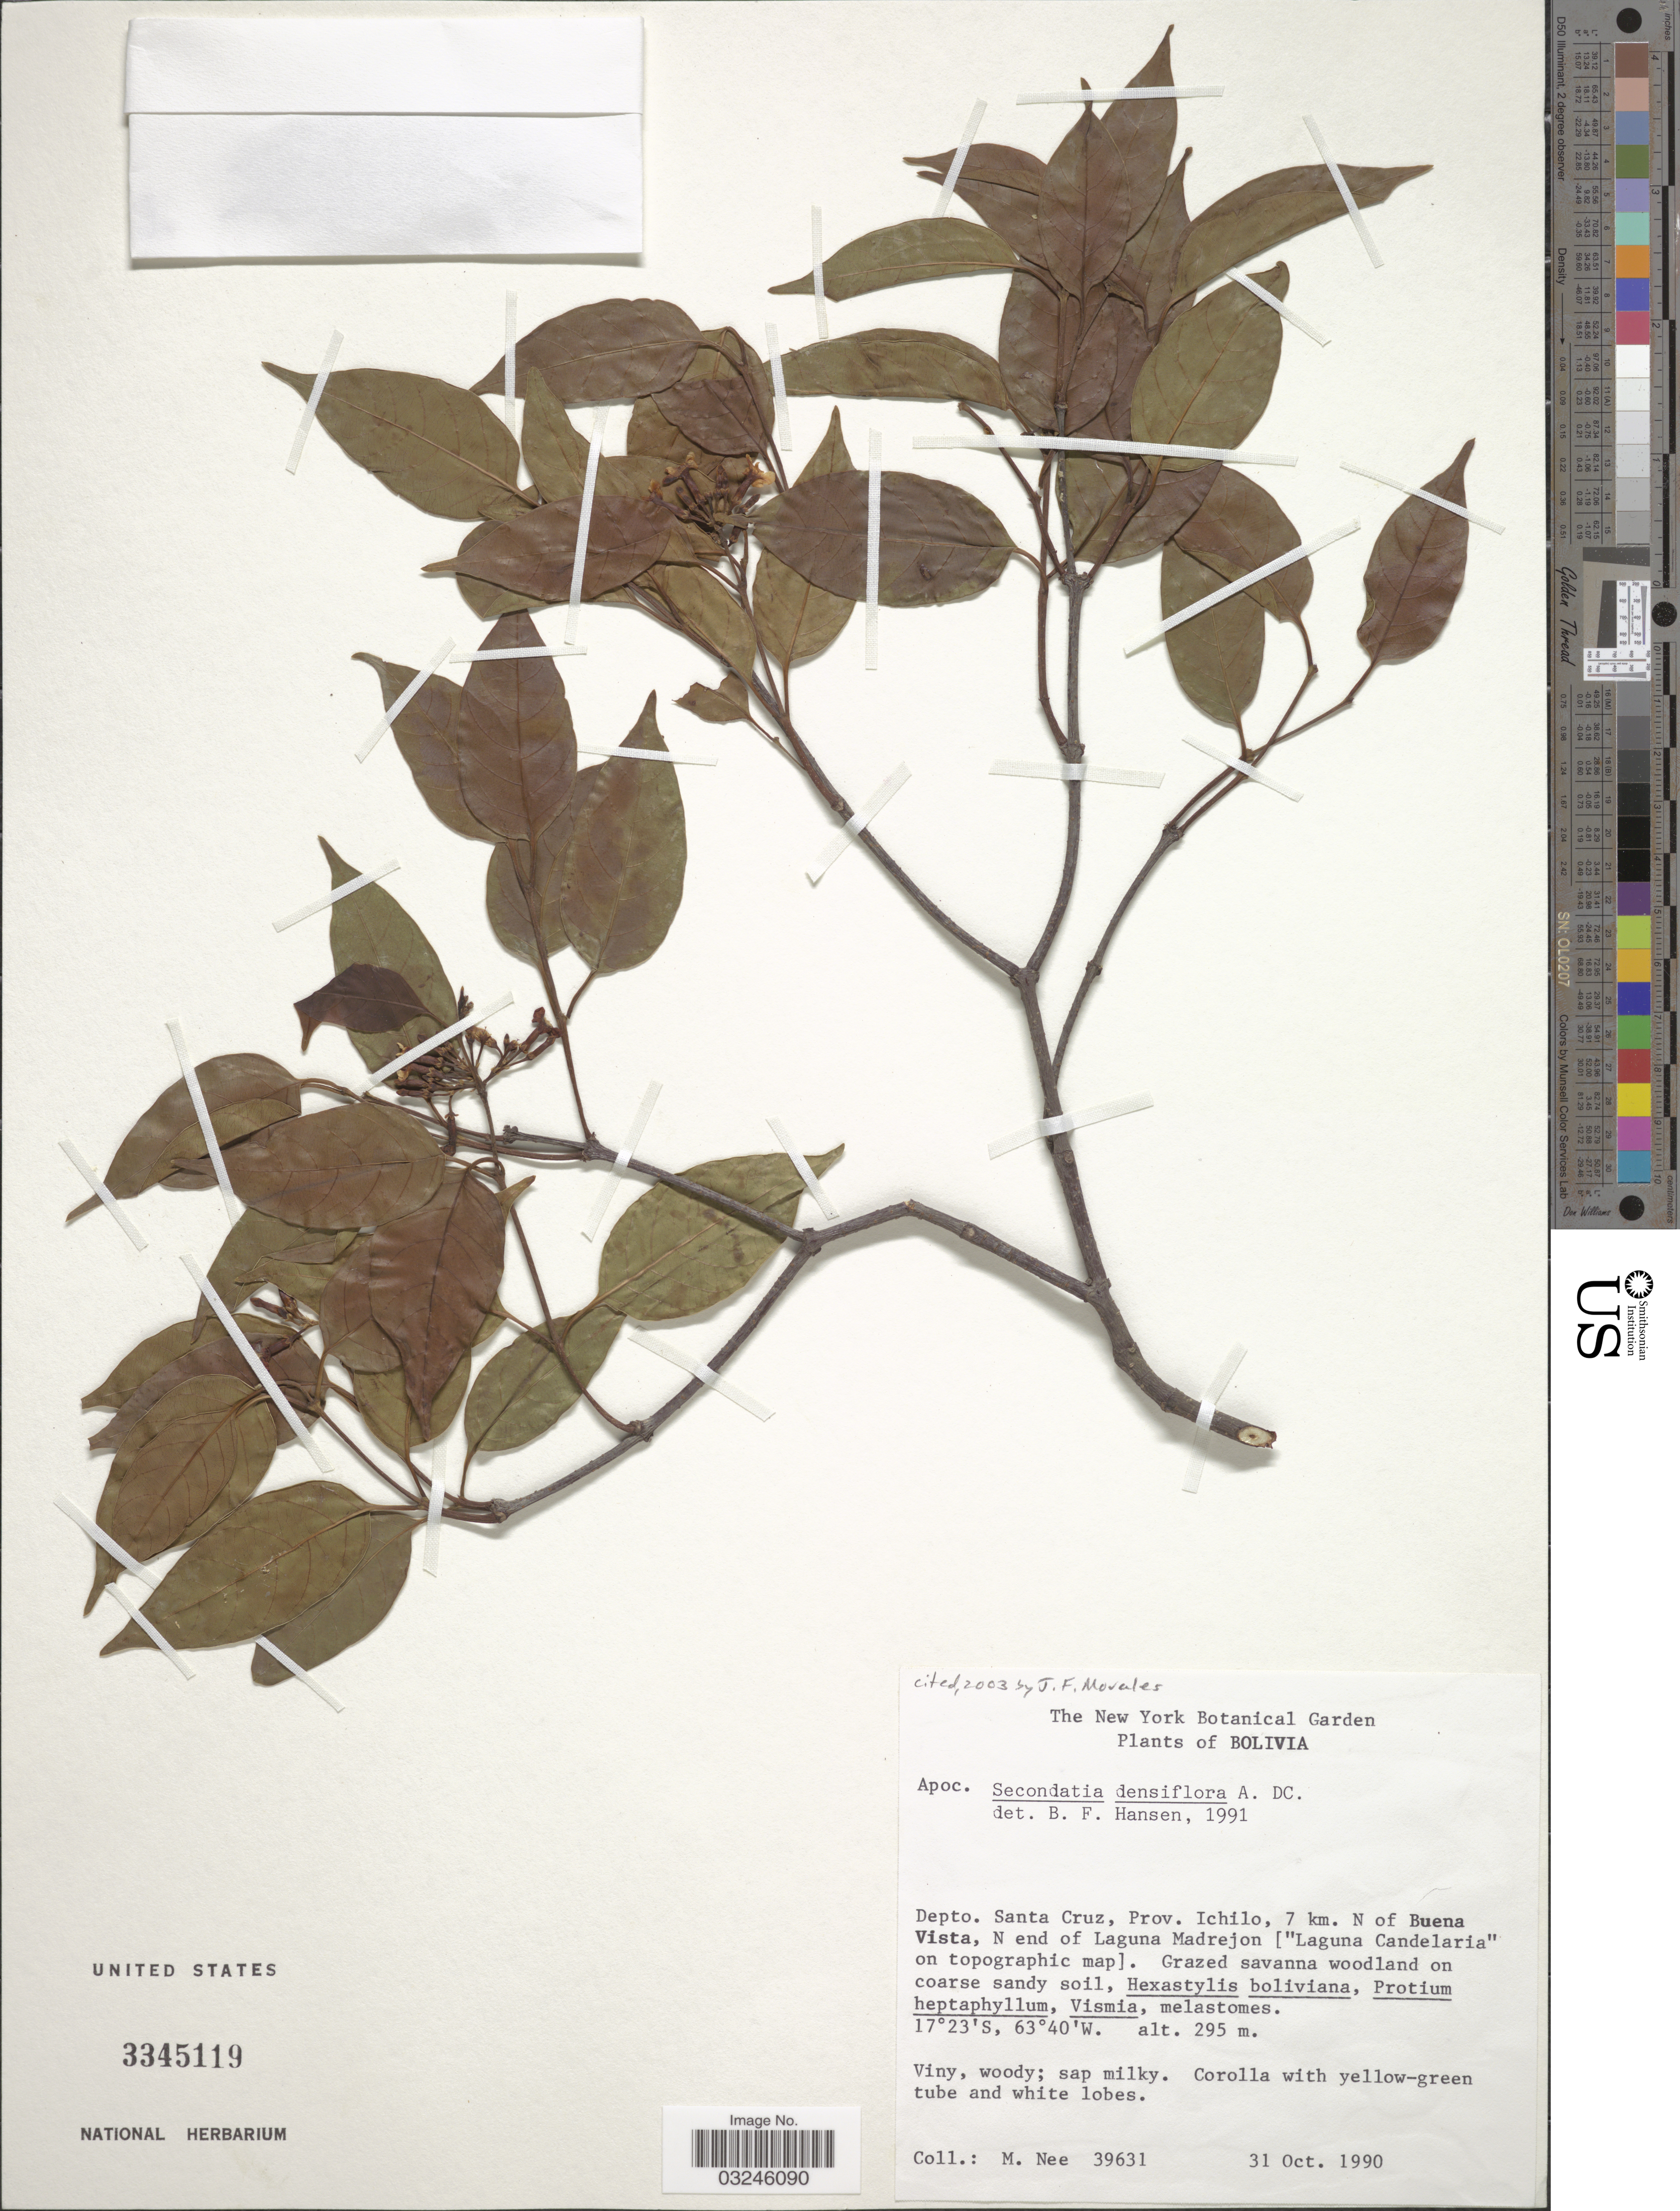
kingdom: Plantae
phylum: Tracheophyta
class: Magnoliopsida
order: Gentianales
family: Apocynaceae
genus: Secondatia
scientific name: Secondatia densiflora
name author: A. DC.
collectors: M. Nee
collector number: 39631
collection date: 1990-10-31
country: Bolivia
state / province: Santa Cruz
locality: Depto. Santa Cruz, Prov. Ichilo, 7 km. N of Buena Vista, N end of Laguna Madrejon ["Laguna Candelaria" on topographic map].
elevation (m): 295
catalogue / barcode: US 3345119